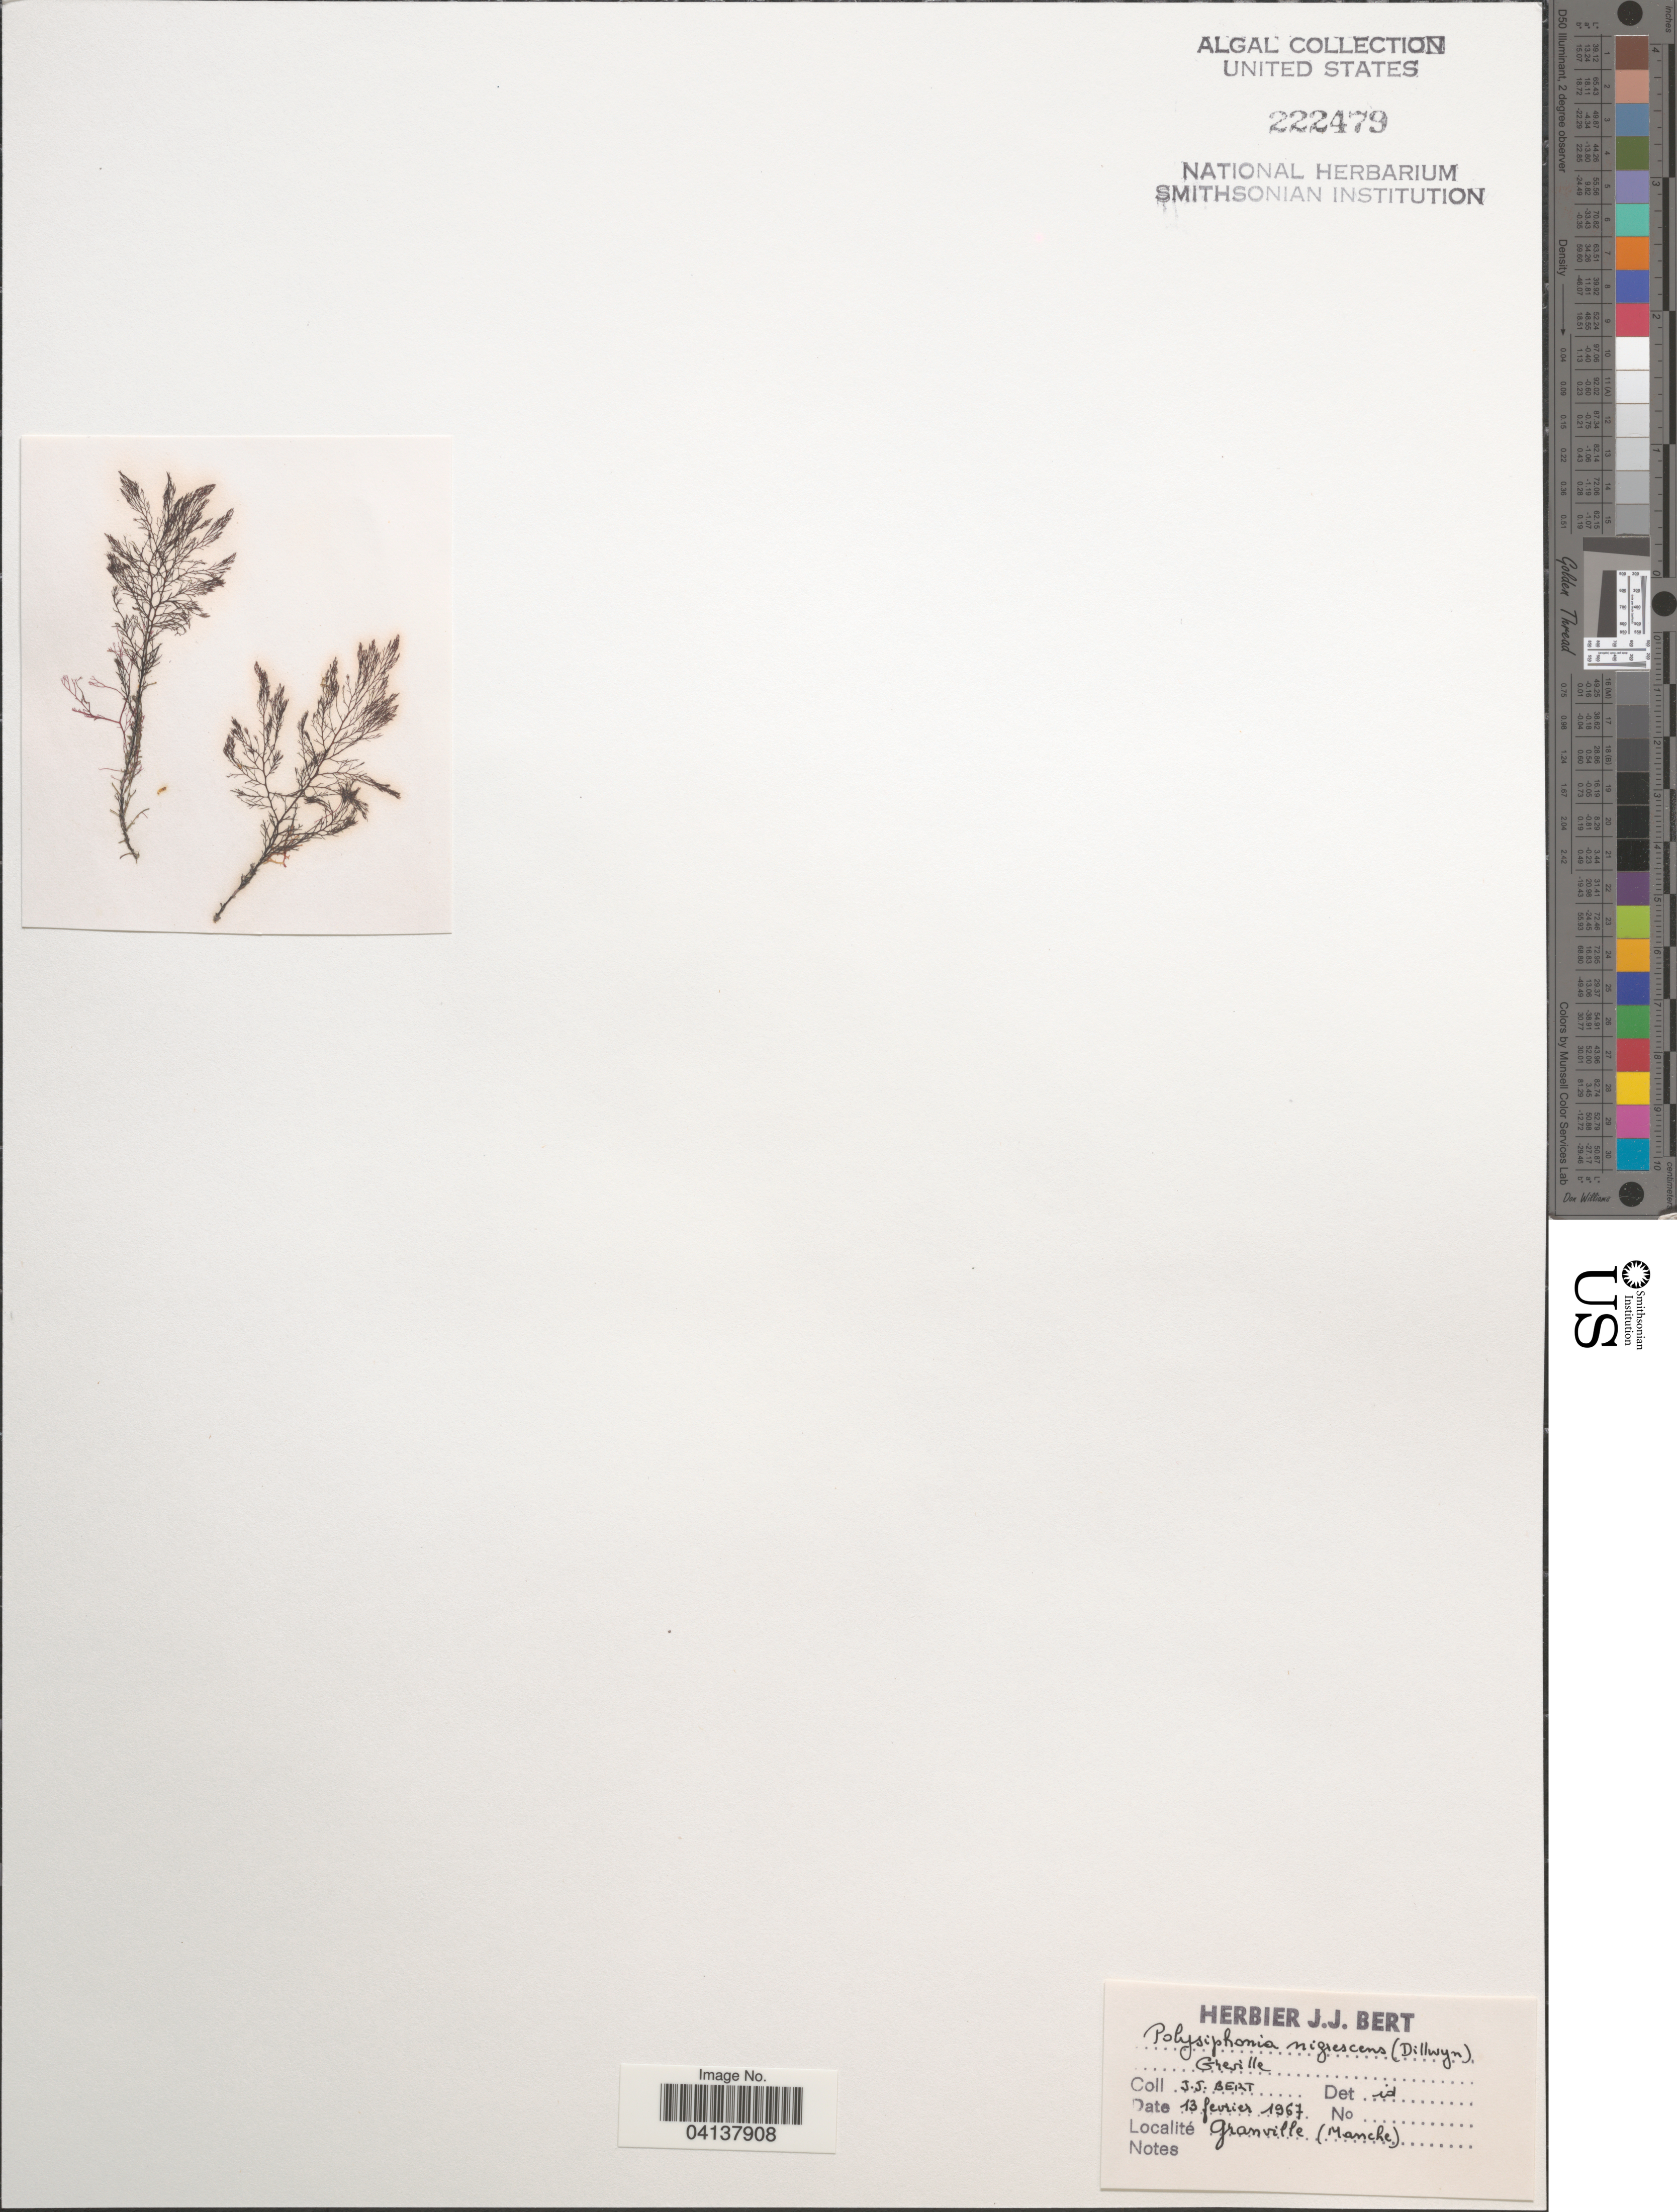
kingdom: Plantae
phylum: Rhodophyta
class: Florideophyceae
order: Ceramiales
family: Rhodomelaceae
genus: Vertebrata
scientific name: Vertebrata fucoides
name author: (Hudson) Kuntze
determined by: Algae name updating Project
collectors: J. Bert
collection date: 1967-02-13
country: France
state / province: Normandie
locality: Granville (Manche).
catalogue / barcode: US 222479